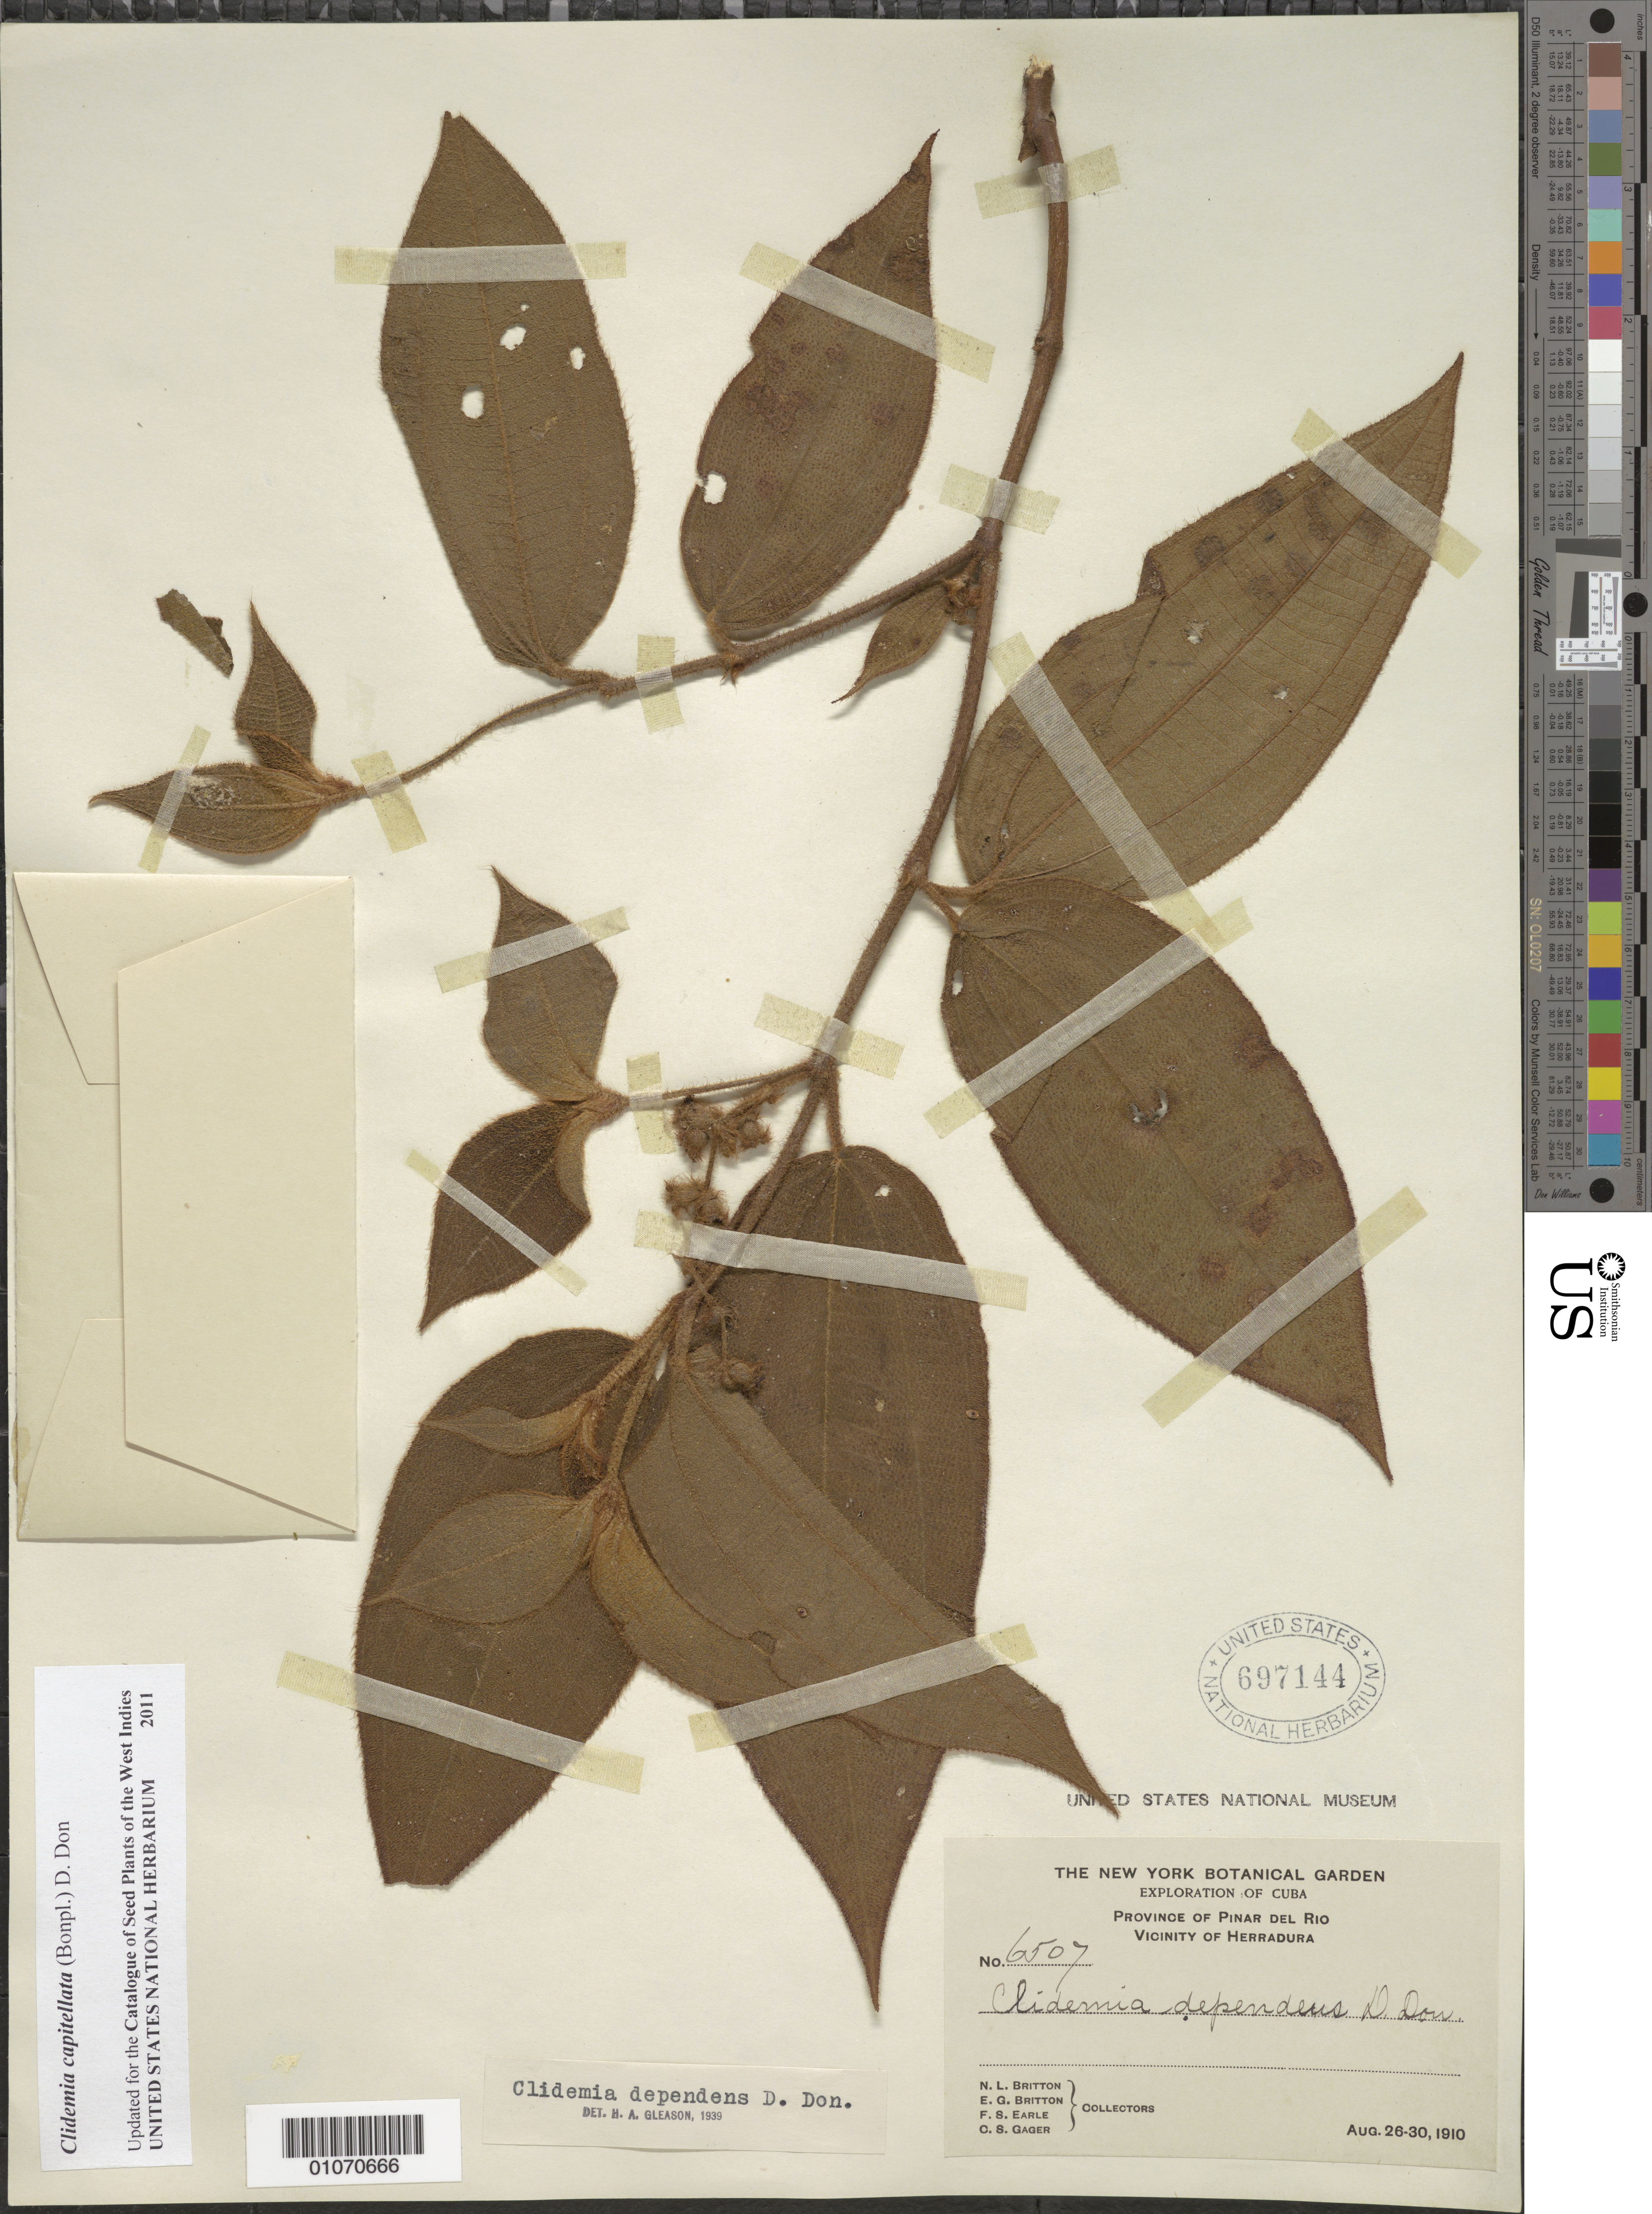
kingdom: Plantae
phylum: Tracheophyta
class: Magnoliopsida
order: Myrtales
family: Melastomataceae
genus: Clidemia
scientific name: Clidemia capitellata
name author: (Bonpl.) D. Don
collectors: N. Britton, E. G. Britton, F. S. Earle & C. Gager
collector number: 6507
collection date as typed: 26 Aug 1910 to 30 Aug 1910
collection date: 1910-08-26/1910-08-30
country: Cuba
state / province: Pinar del Rio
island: Cuba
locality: Herradura vicinity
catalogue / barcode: US 697144